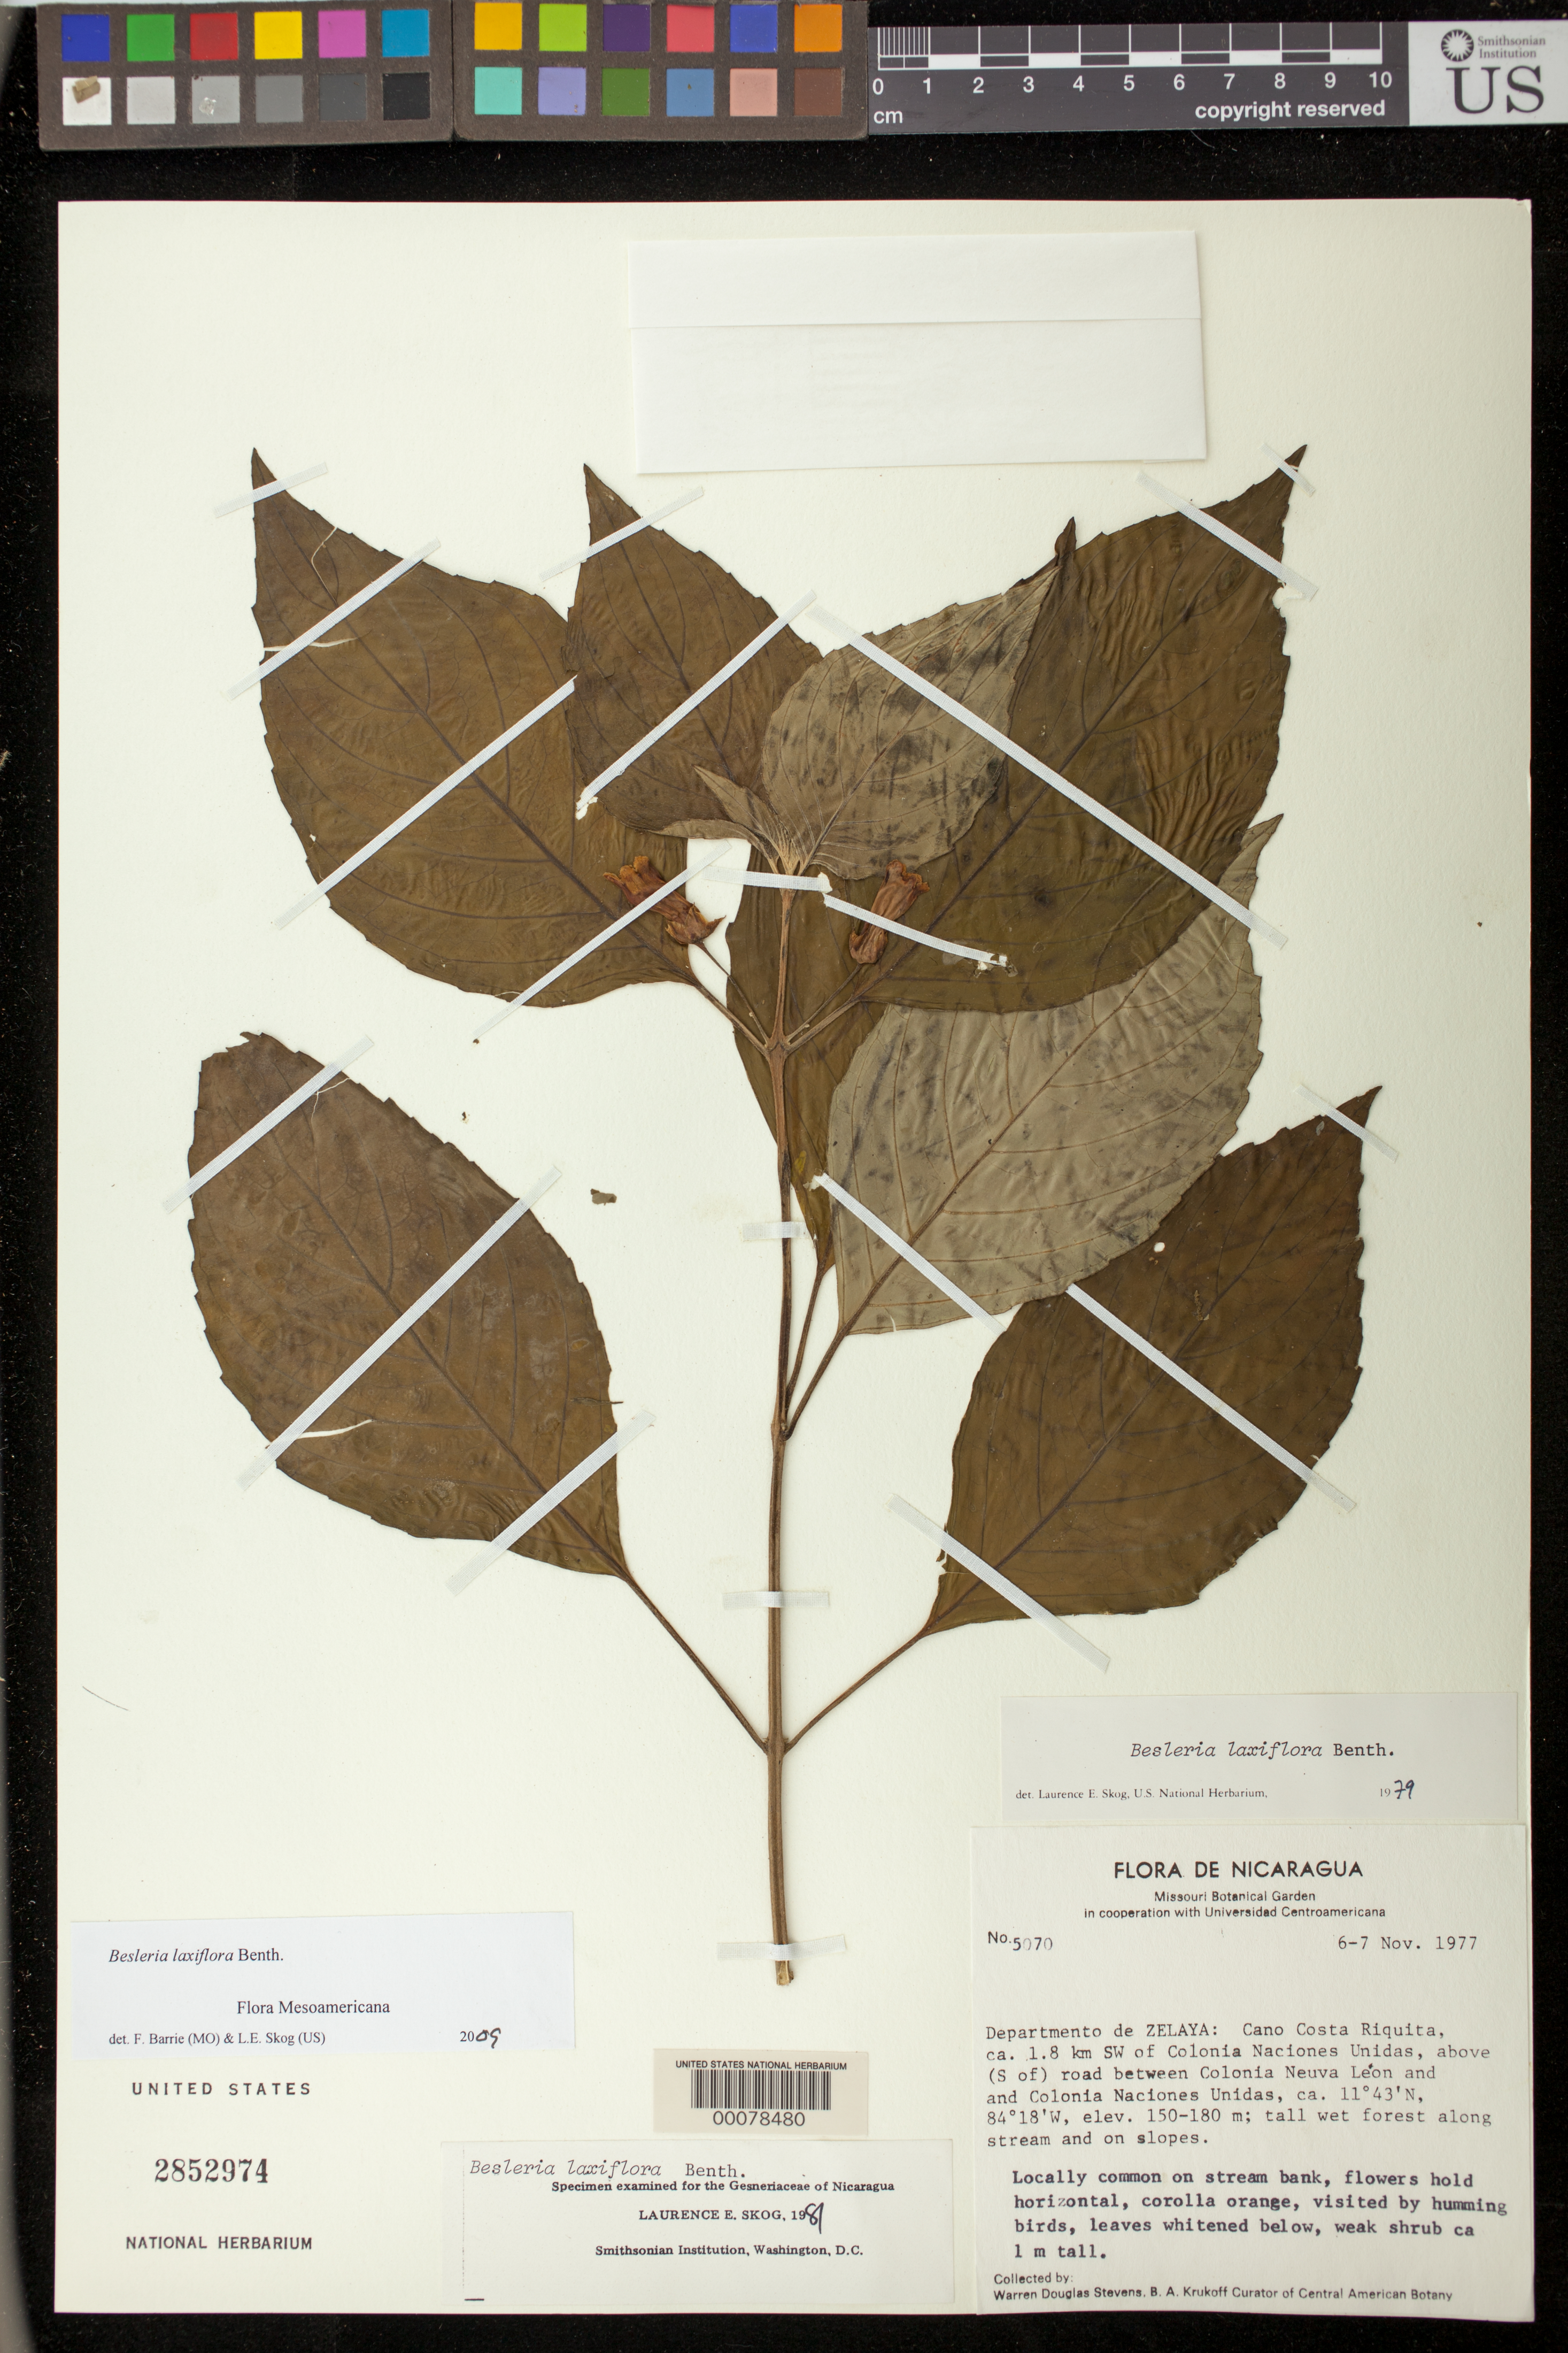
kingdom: Plantae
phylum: Tracheophyta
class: Magnoliopsida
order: Lamiales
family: Gesneriaceae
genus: Besleria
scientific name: Besleria laxiflora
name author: Benth.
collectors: W. D. Stevens & B. A. Krukoff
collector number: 5070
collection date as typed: Nov 1977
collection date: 1977-11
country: Nicaragua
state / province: Atlántico Sur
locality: Cano Costa Riquita, about 1.8 km SW of Colonia Naciones Unidas, above (S of) rd between Colonia Nueva Leon & col Naciones Unidas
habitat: Tall wet forest along stream & on slopes; locally common on stream bank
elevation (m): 150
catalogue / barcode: US 2852974